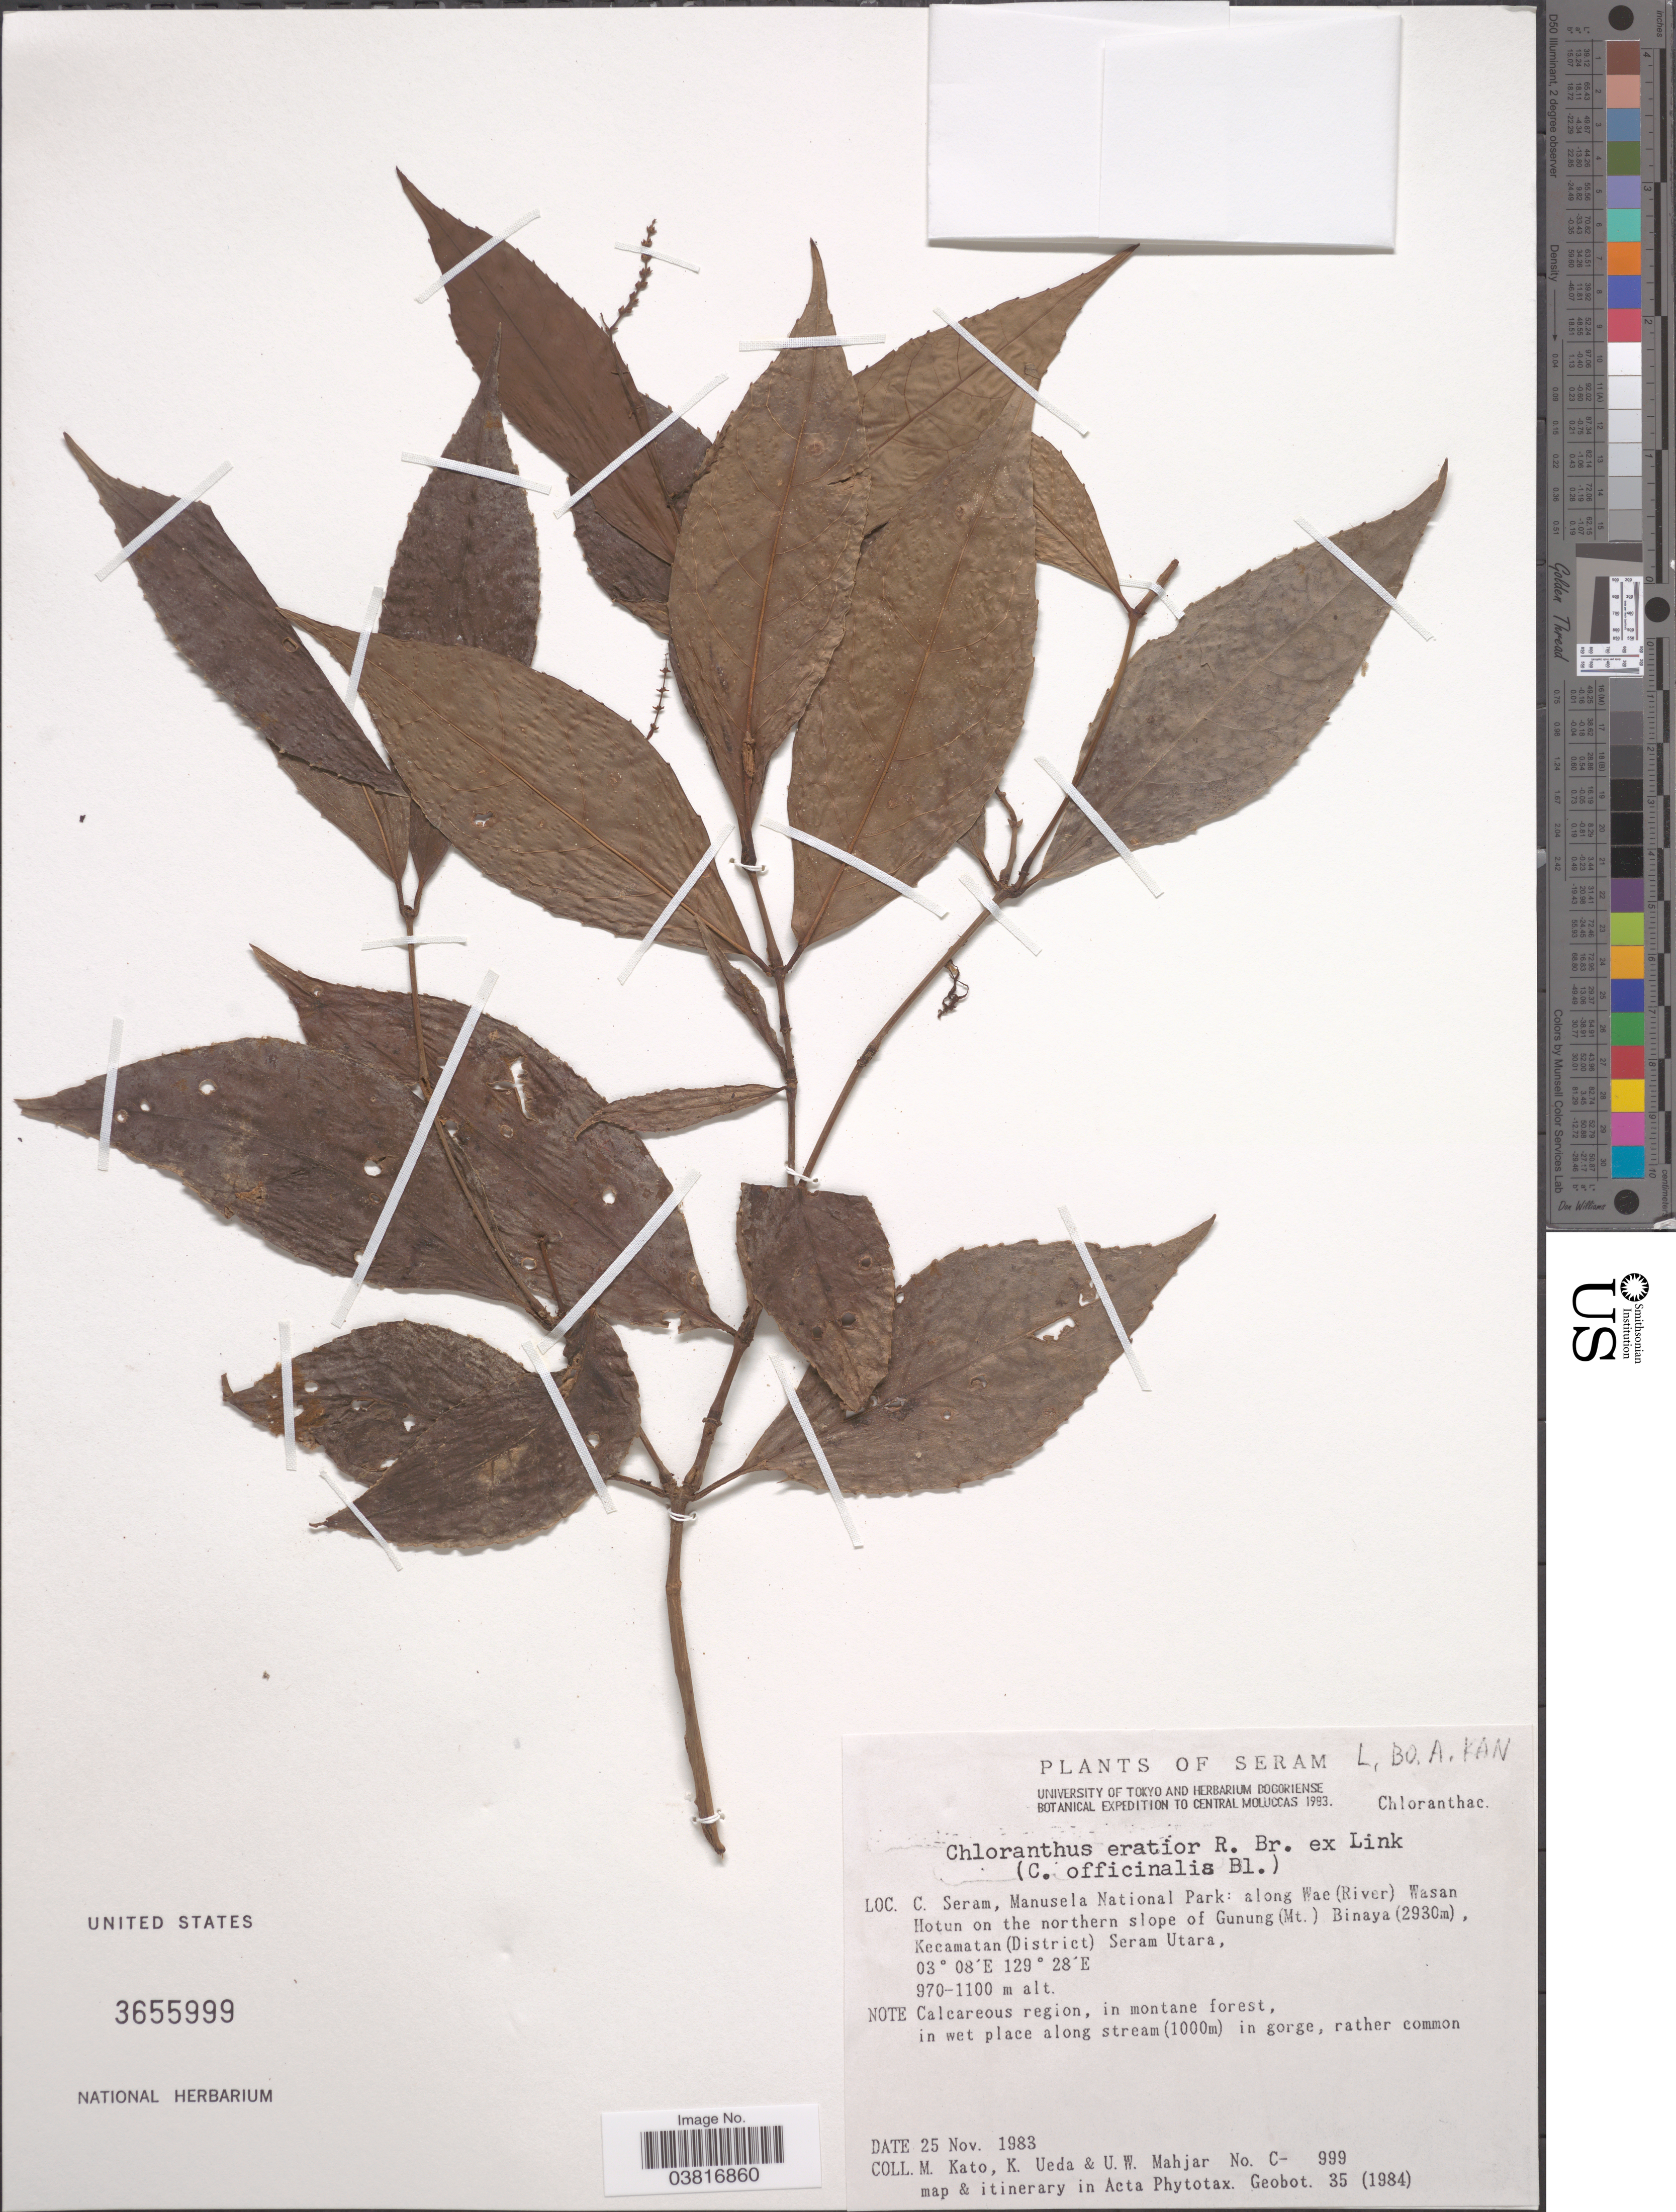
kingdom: Plantae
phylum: Tracheophyta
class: Magnoliopsida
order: Chloranthales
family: Chloranthaceae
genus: Chloranthus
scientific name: Chloranthus erectus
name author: (Buch.-Ham.) Verdc.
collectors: M. Kato, K. Ueda & U.W. Mahjar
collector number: C-999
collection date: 1983-11-25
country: Indonesia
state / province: Maluku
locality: Seram. C. Seram, Manusela National Park: along Wae (River) Wasan Hotun on the northern slope of Gunung (Mt.) Binaya. Kecamatan (District) Seram Utara.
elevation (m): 970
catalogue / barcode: US 3655999